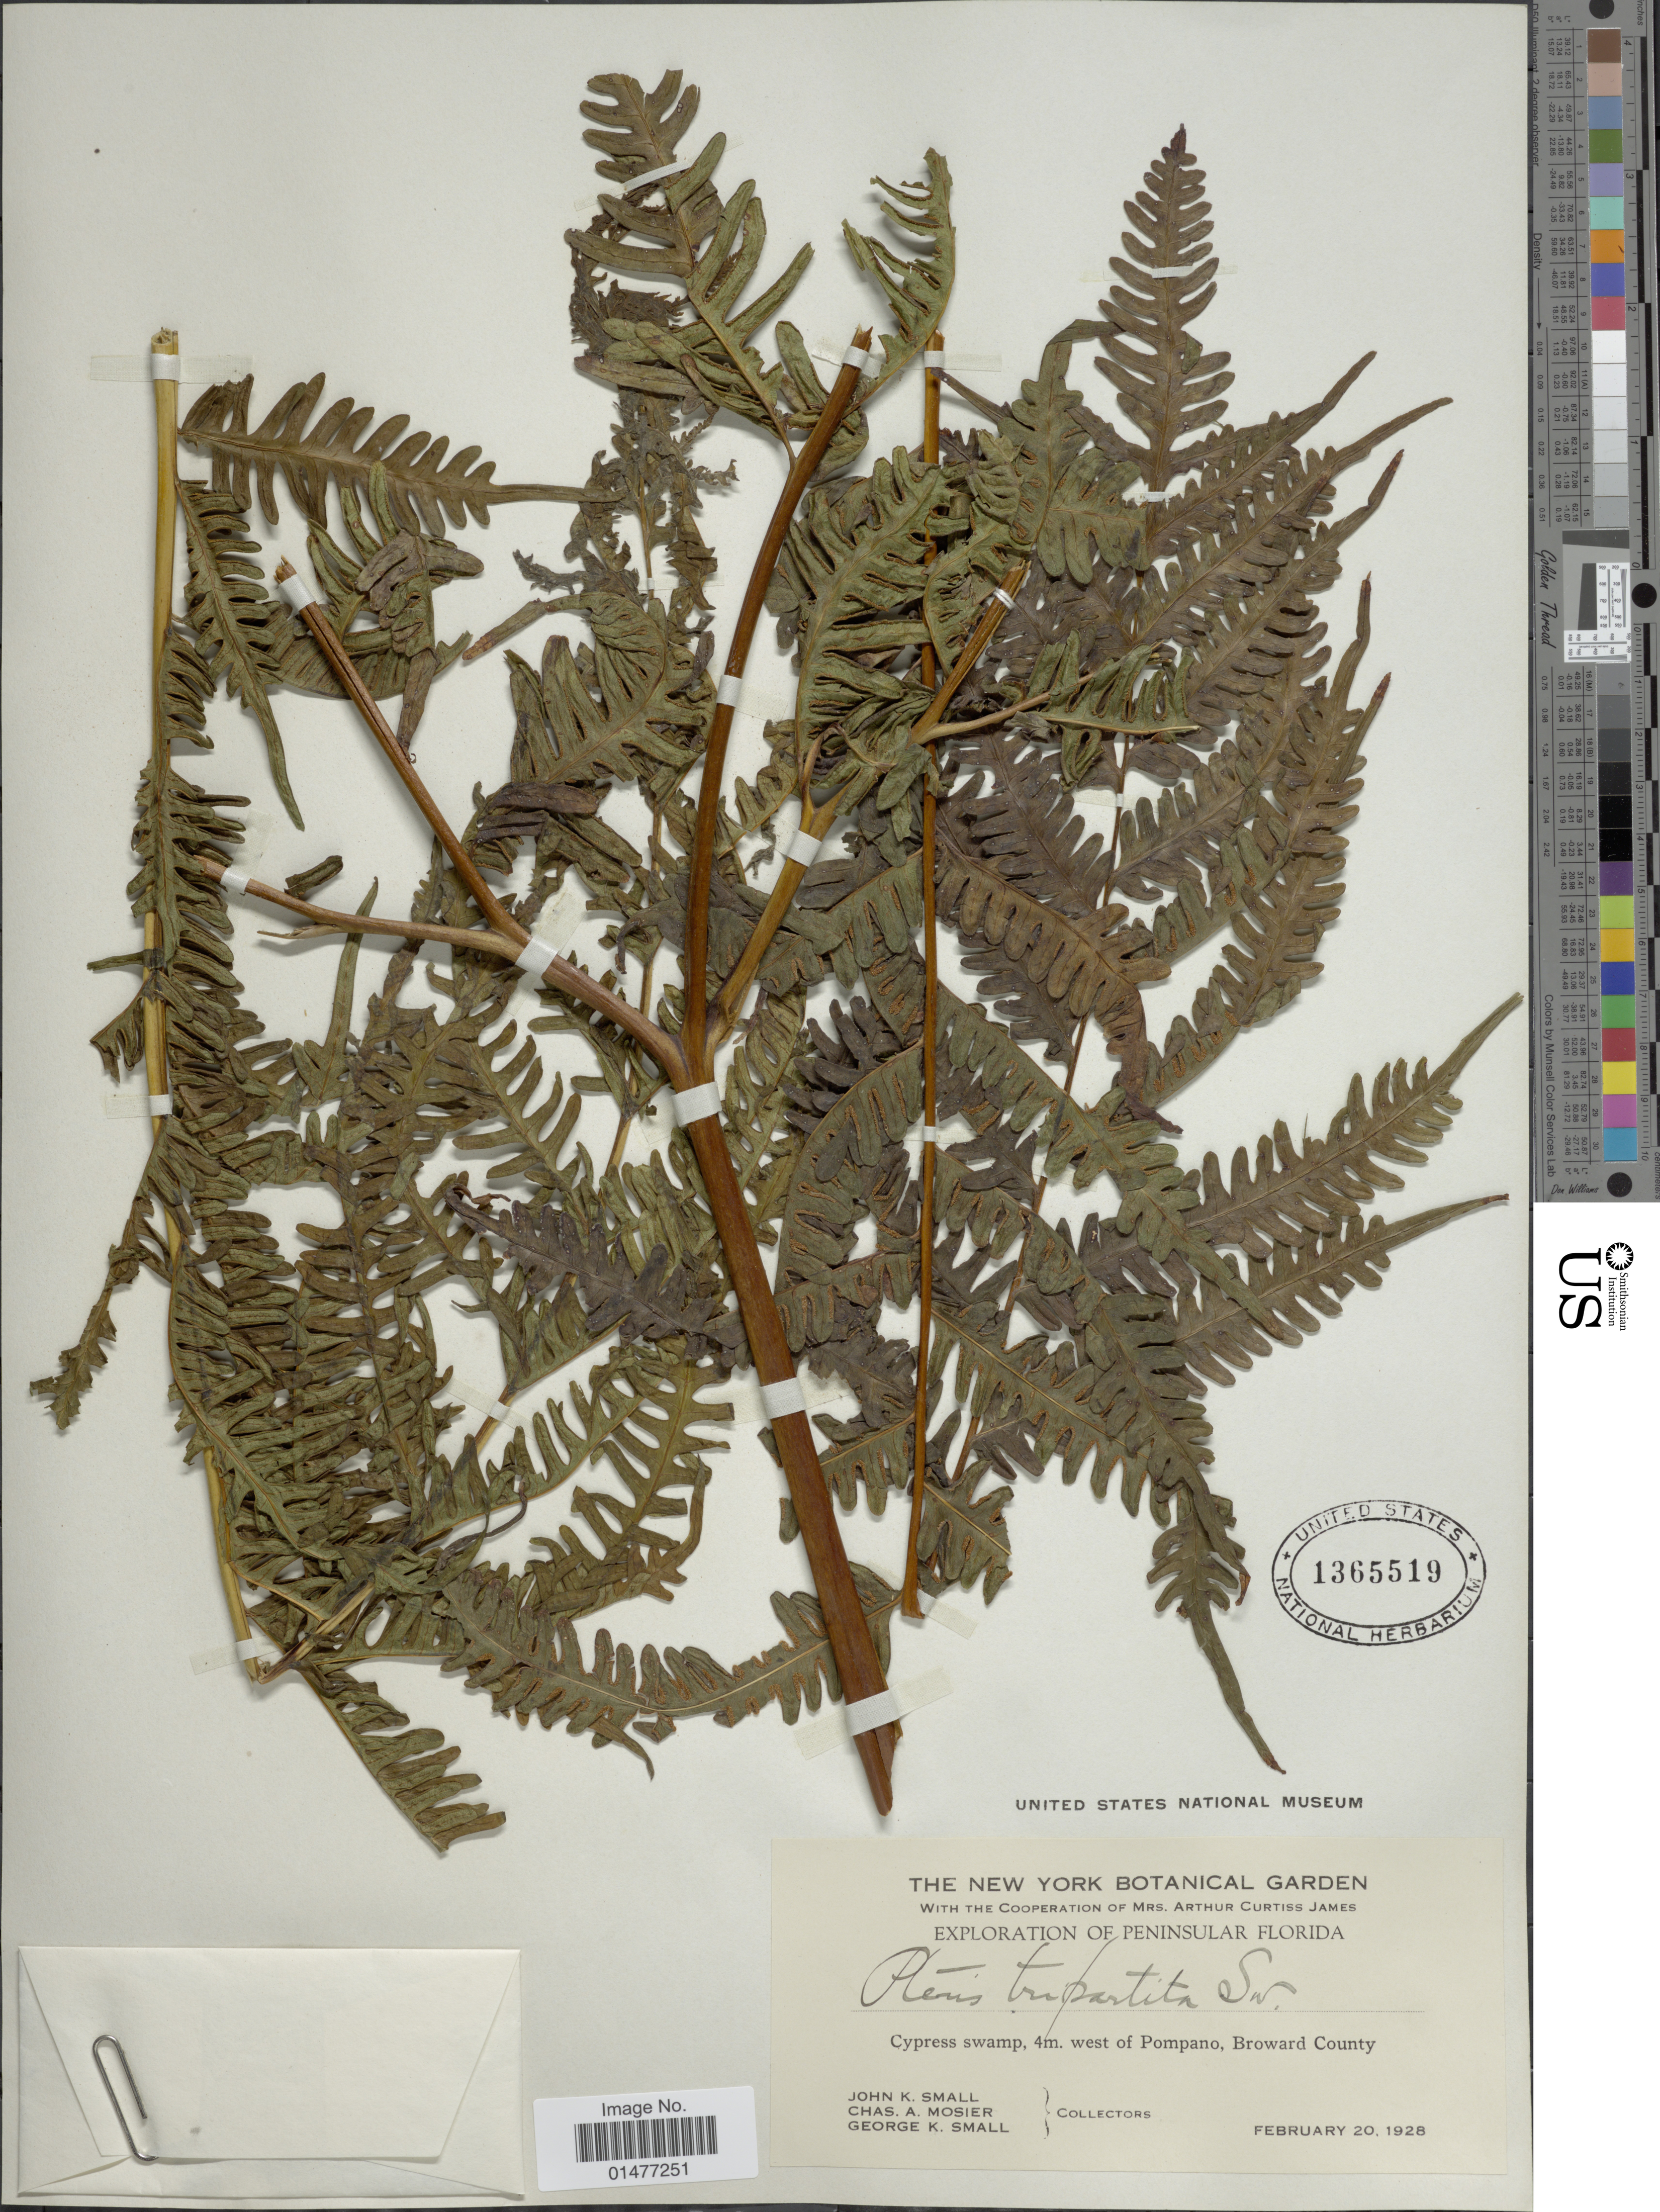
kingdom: Plantae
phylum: Tracheophyta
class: Polypodiopsida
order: Polypodiales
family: Pteridaceae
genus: Pteris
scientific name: Pteris tripartita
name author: Sw.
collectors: J. K. Small, C. A. Mosier & G. K. Small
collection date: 1928-02-20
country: United States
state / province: Florida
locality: Exploration of Peninsular Florida, Cypress swamp, 4m west of Pampano, Broward County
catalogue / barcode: US 1365519